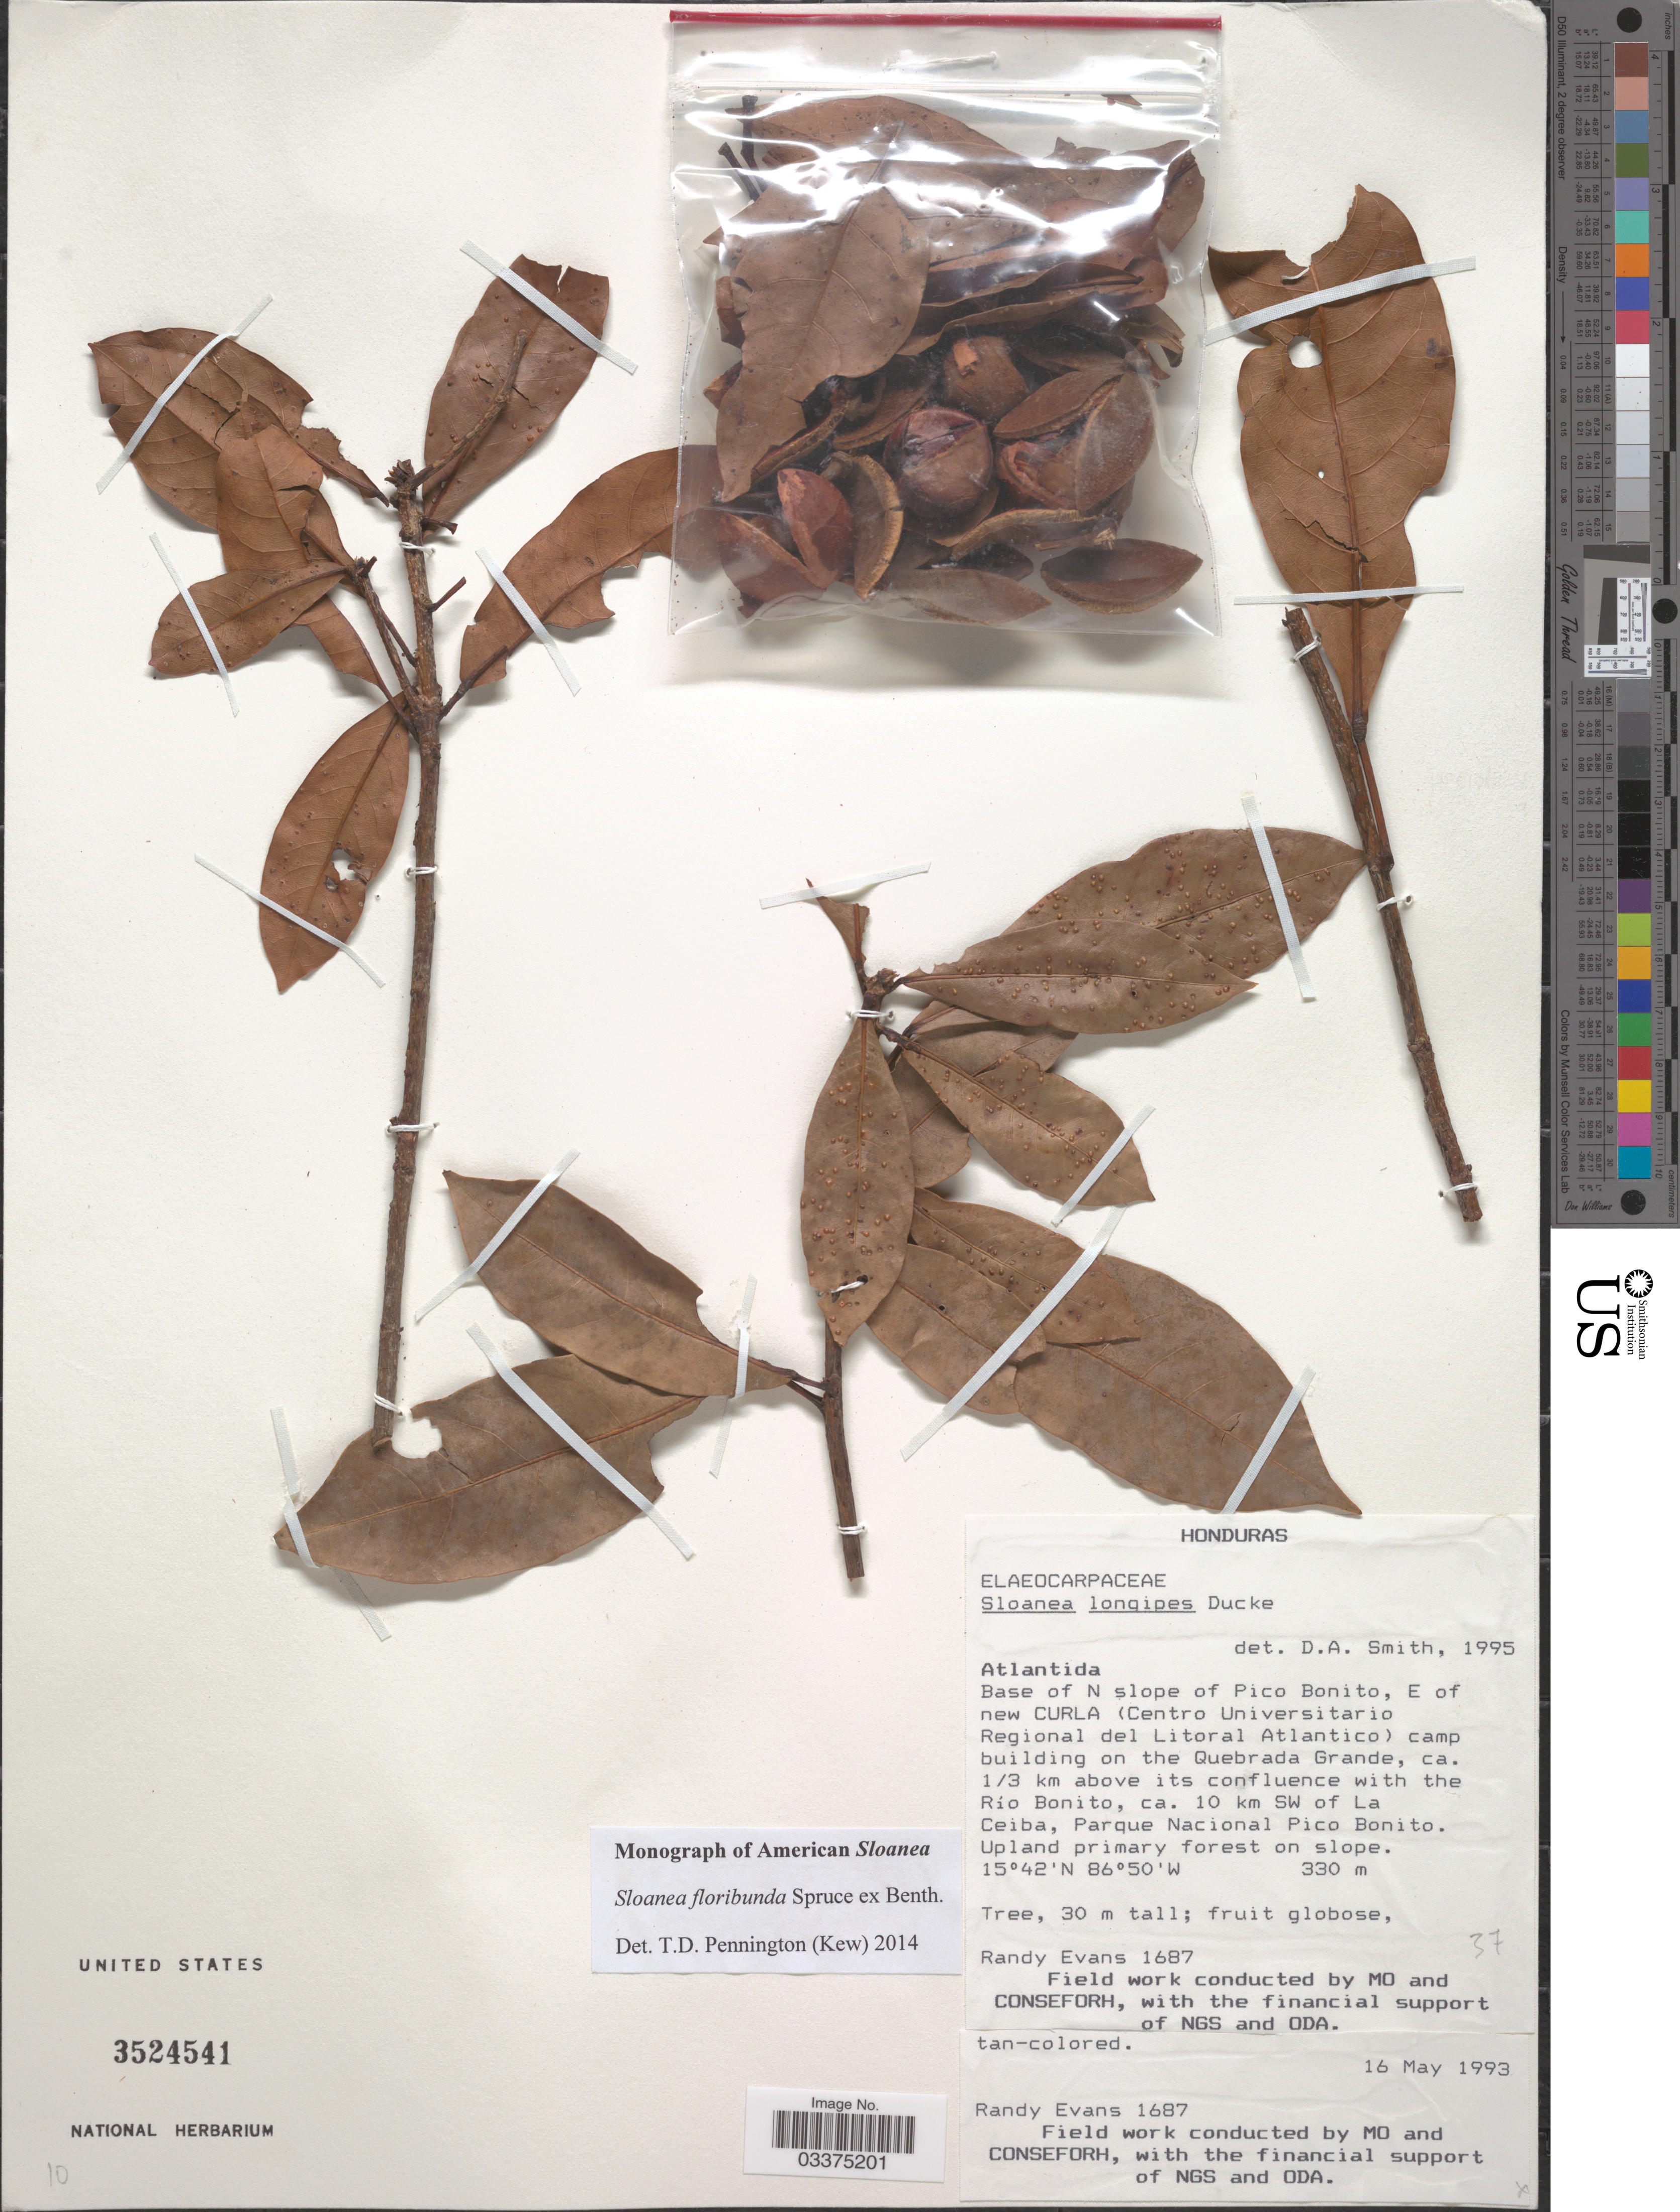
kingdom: Plantae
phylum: Tracheophyta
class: Magnoliopsida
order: Oxalidales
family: Elaeocarpaceae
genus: Sloanea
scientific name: Sloanea floribunda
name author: Spruce ex Benth.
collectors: R. Evans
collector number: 1687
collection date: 1993-05-16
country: Honduras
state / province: Atlántida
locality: Base of N slope of Pico Bonito, E of new CURLA (Centro Universitario Regional del Litoral Atlantico) camp building on the Quebrada Grande, ca. 1/2 km above its confluence with the Río Bonito, ca. 10 km SW of La Ceiba, Parque Nacional Pico Bonito.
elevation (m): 330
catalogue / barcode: US 3524541